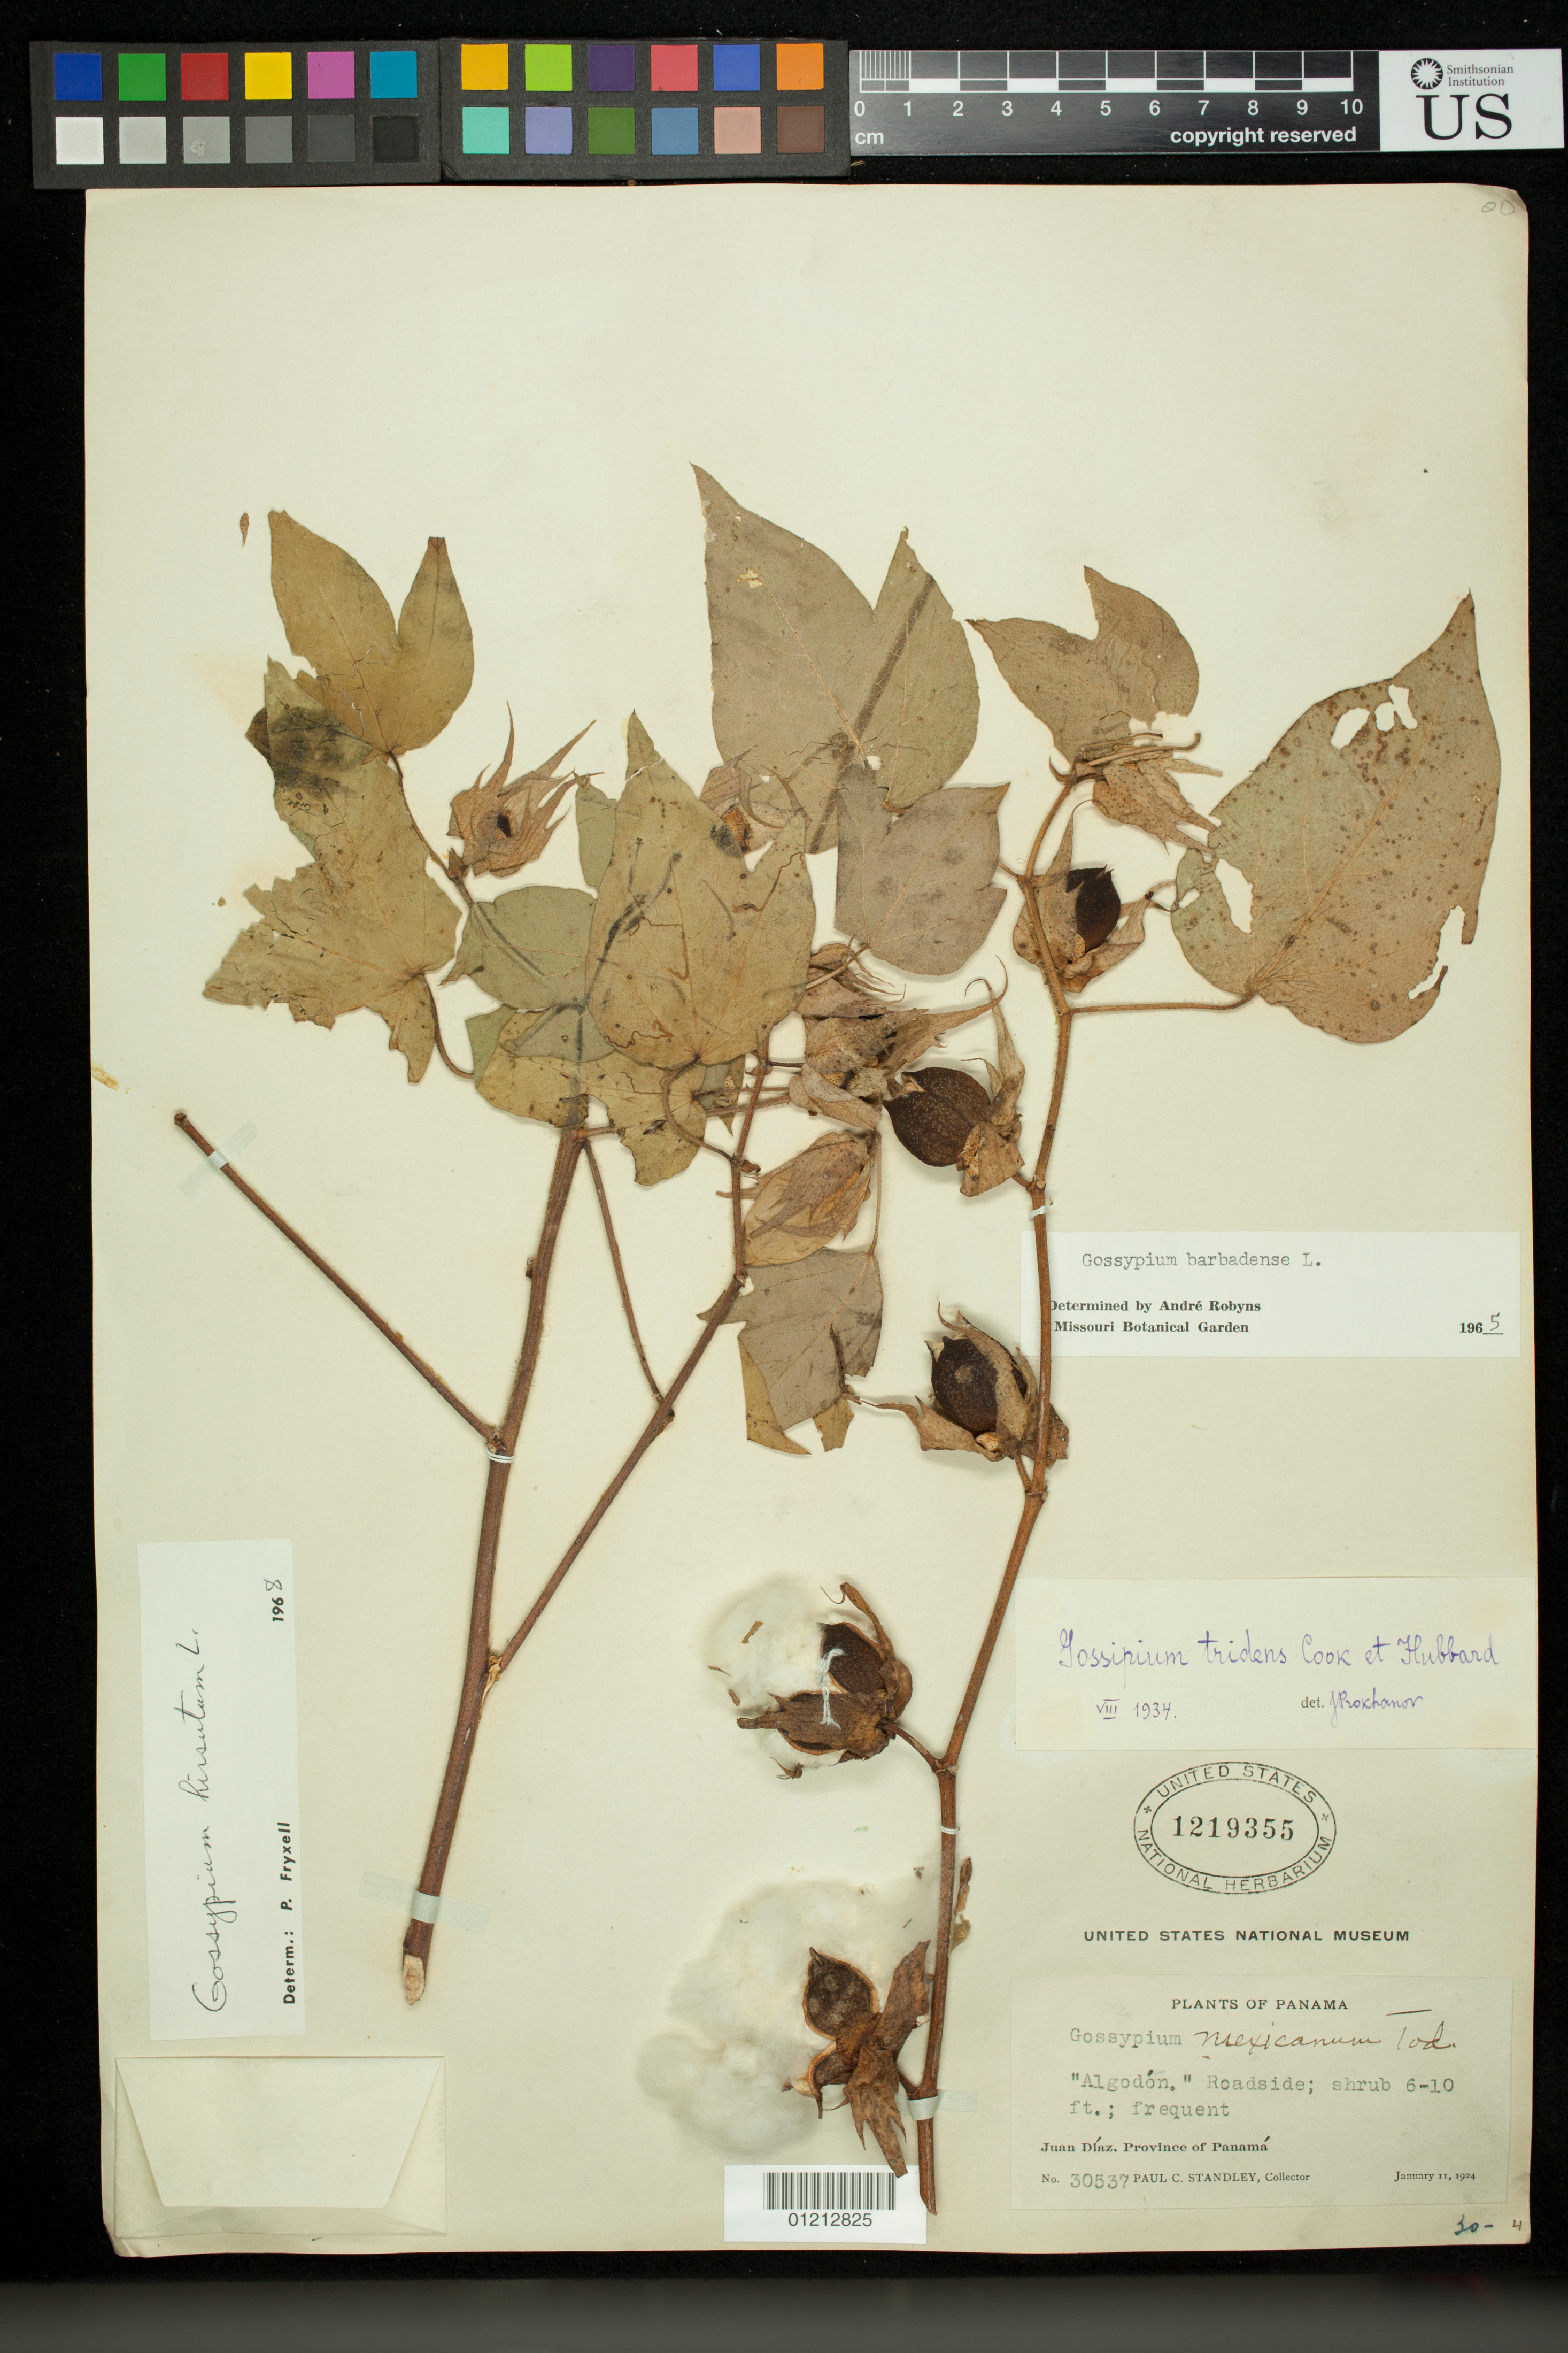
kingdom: Plantae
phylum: Tracheophyta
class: Magnoliopsida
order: Malvales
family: Malvaceae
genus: Gossypium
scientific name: Gossypium hirsutum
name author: L.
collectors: P. C. Standley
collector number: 30537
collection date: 1924-01-11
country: Panama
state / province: Panamá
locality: Juan Diaz. Province of Panama. Roadside.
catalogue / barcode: US 1219355